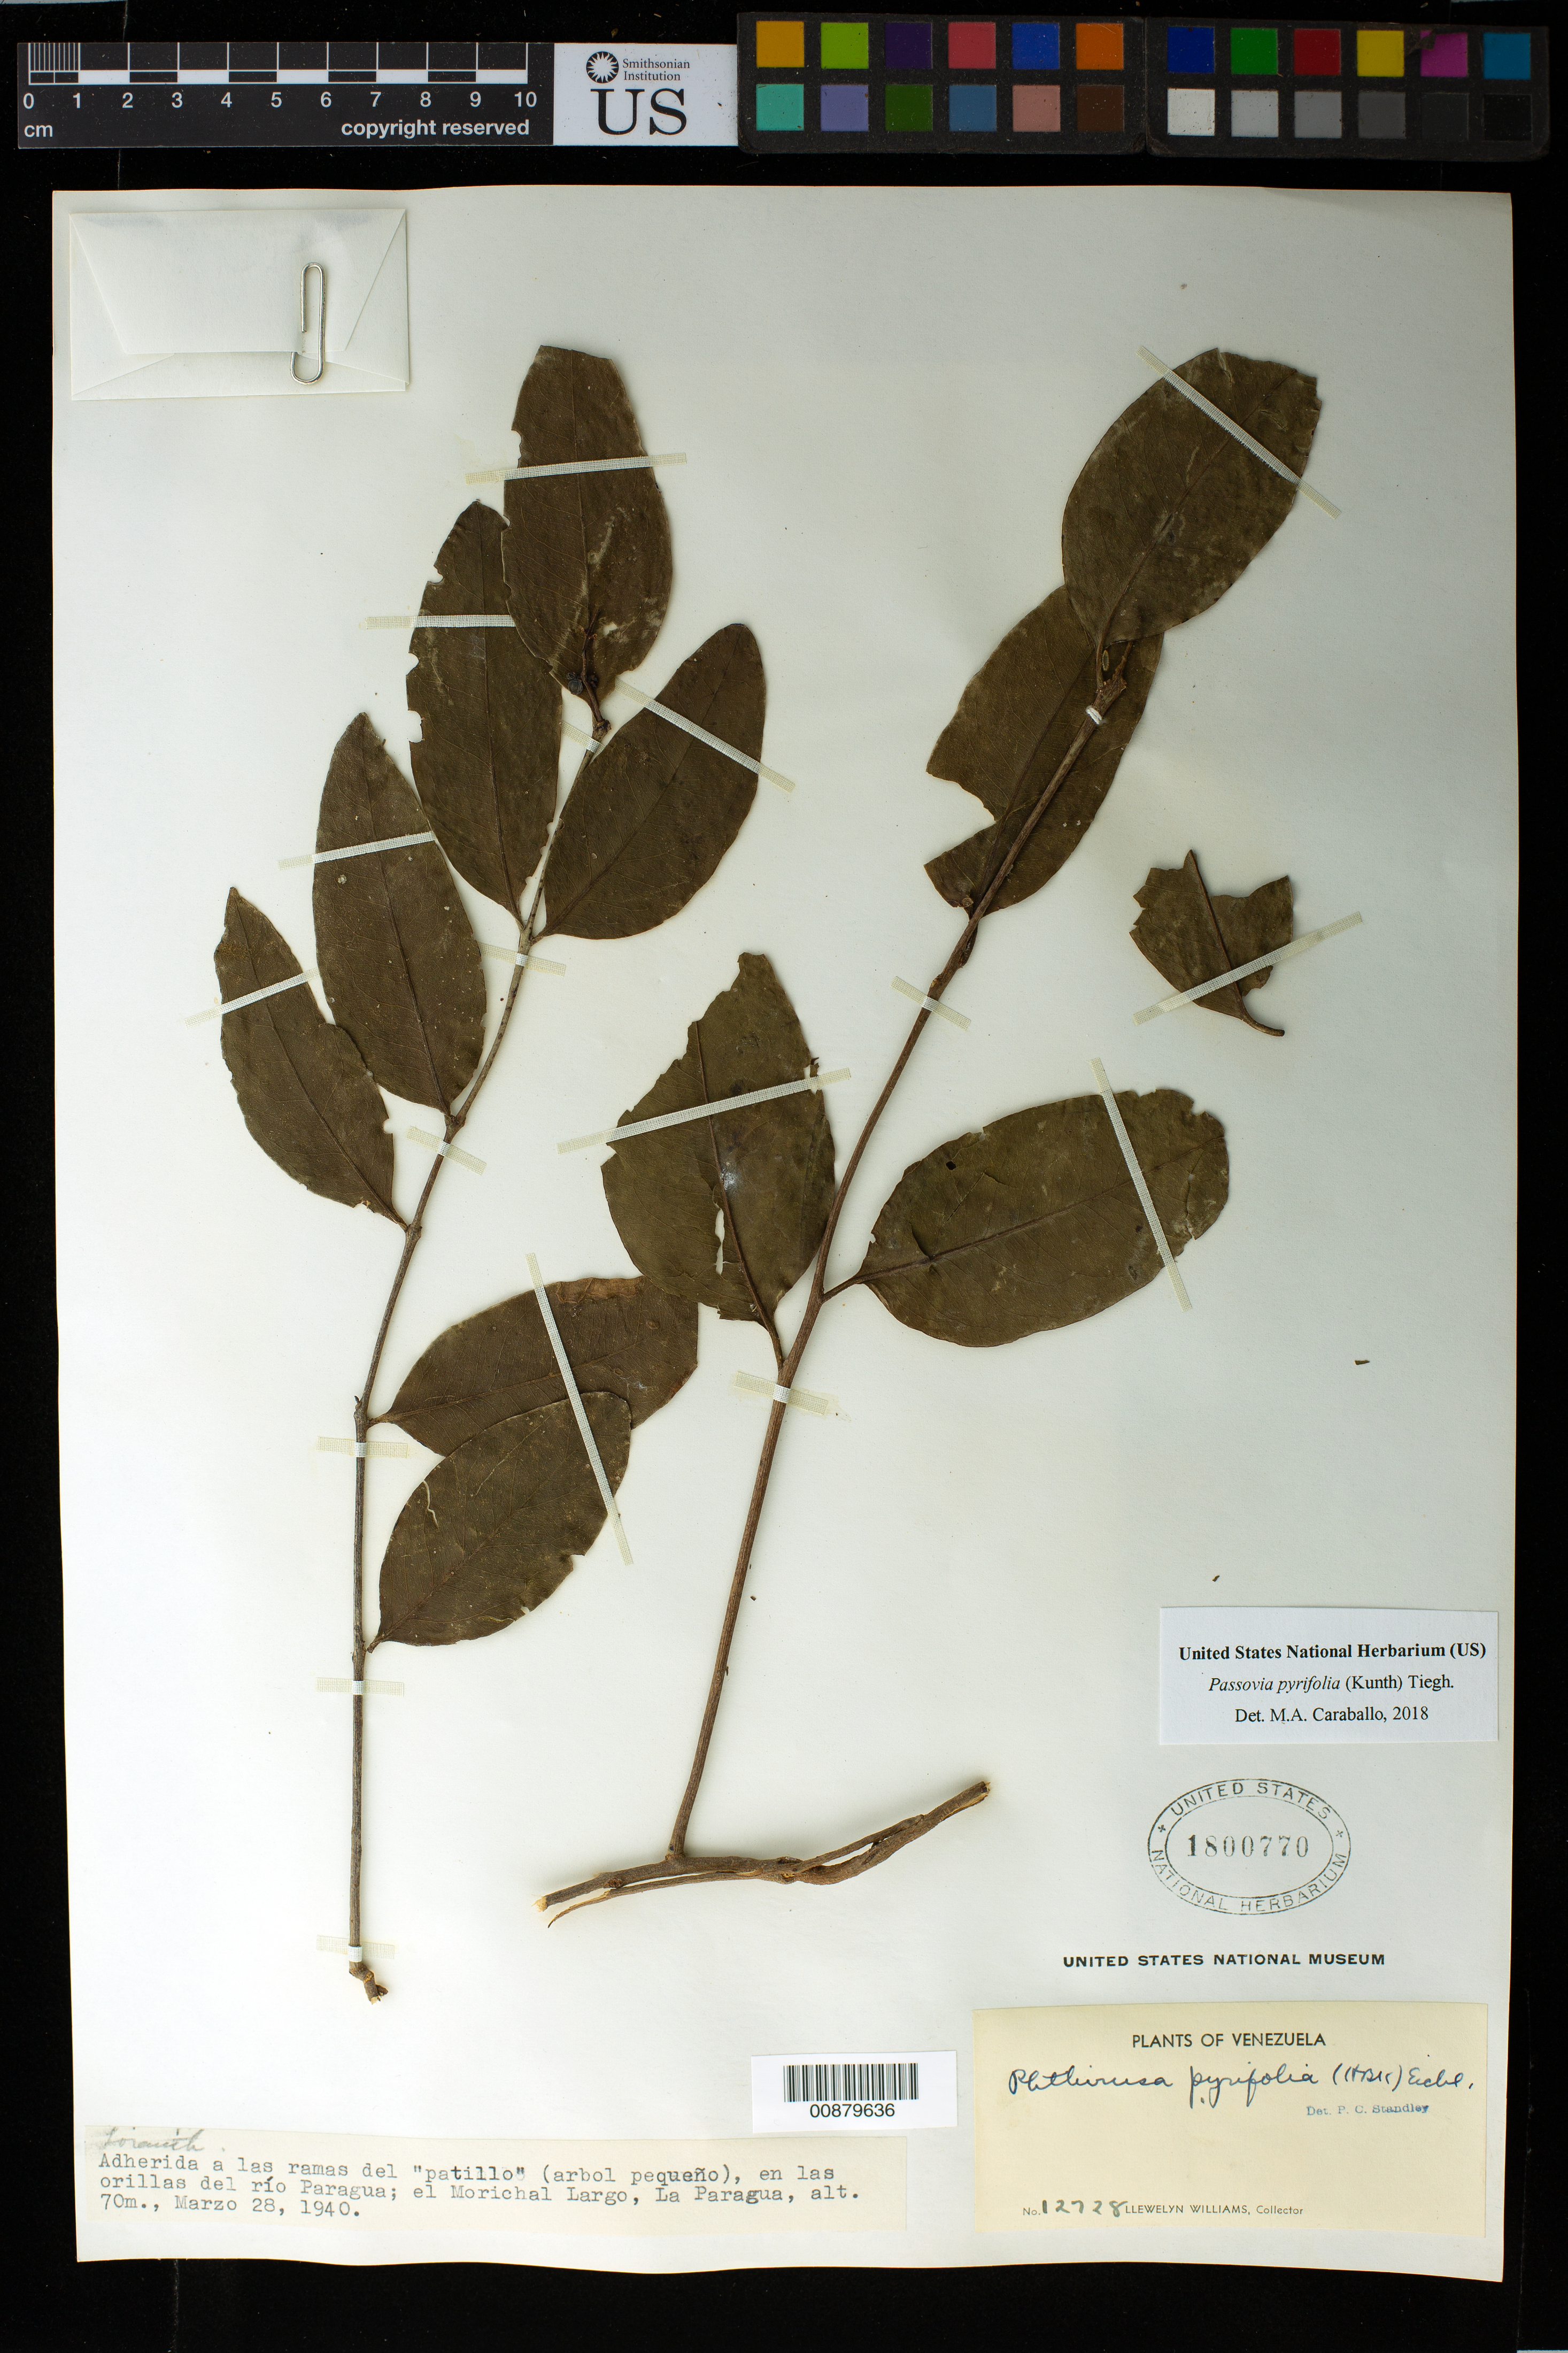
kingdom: Plantae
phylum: Tracheophyta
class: Magnoliopsida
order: Santalales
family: Loranthaceae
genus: Passovia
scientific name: Passovia pyrifolia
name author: (Kunth) Tiegh.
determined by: Caraballo-Ortiz, Marcos A., (MISS), University of Mississippi (UNITED STATES)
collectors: Ll. Williams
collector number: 12728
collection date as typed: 28-Mar-40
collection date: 1940-03-28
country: Venezuela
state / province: Bolívar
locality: La Paragua, Rio Paragua, el Morichal Largo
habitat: Adherida a las ramas del "patillo" (arbol pequeño) en las orillas del rio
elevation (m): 70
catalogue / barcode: US 1800770